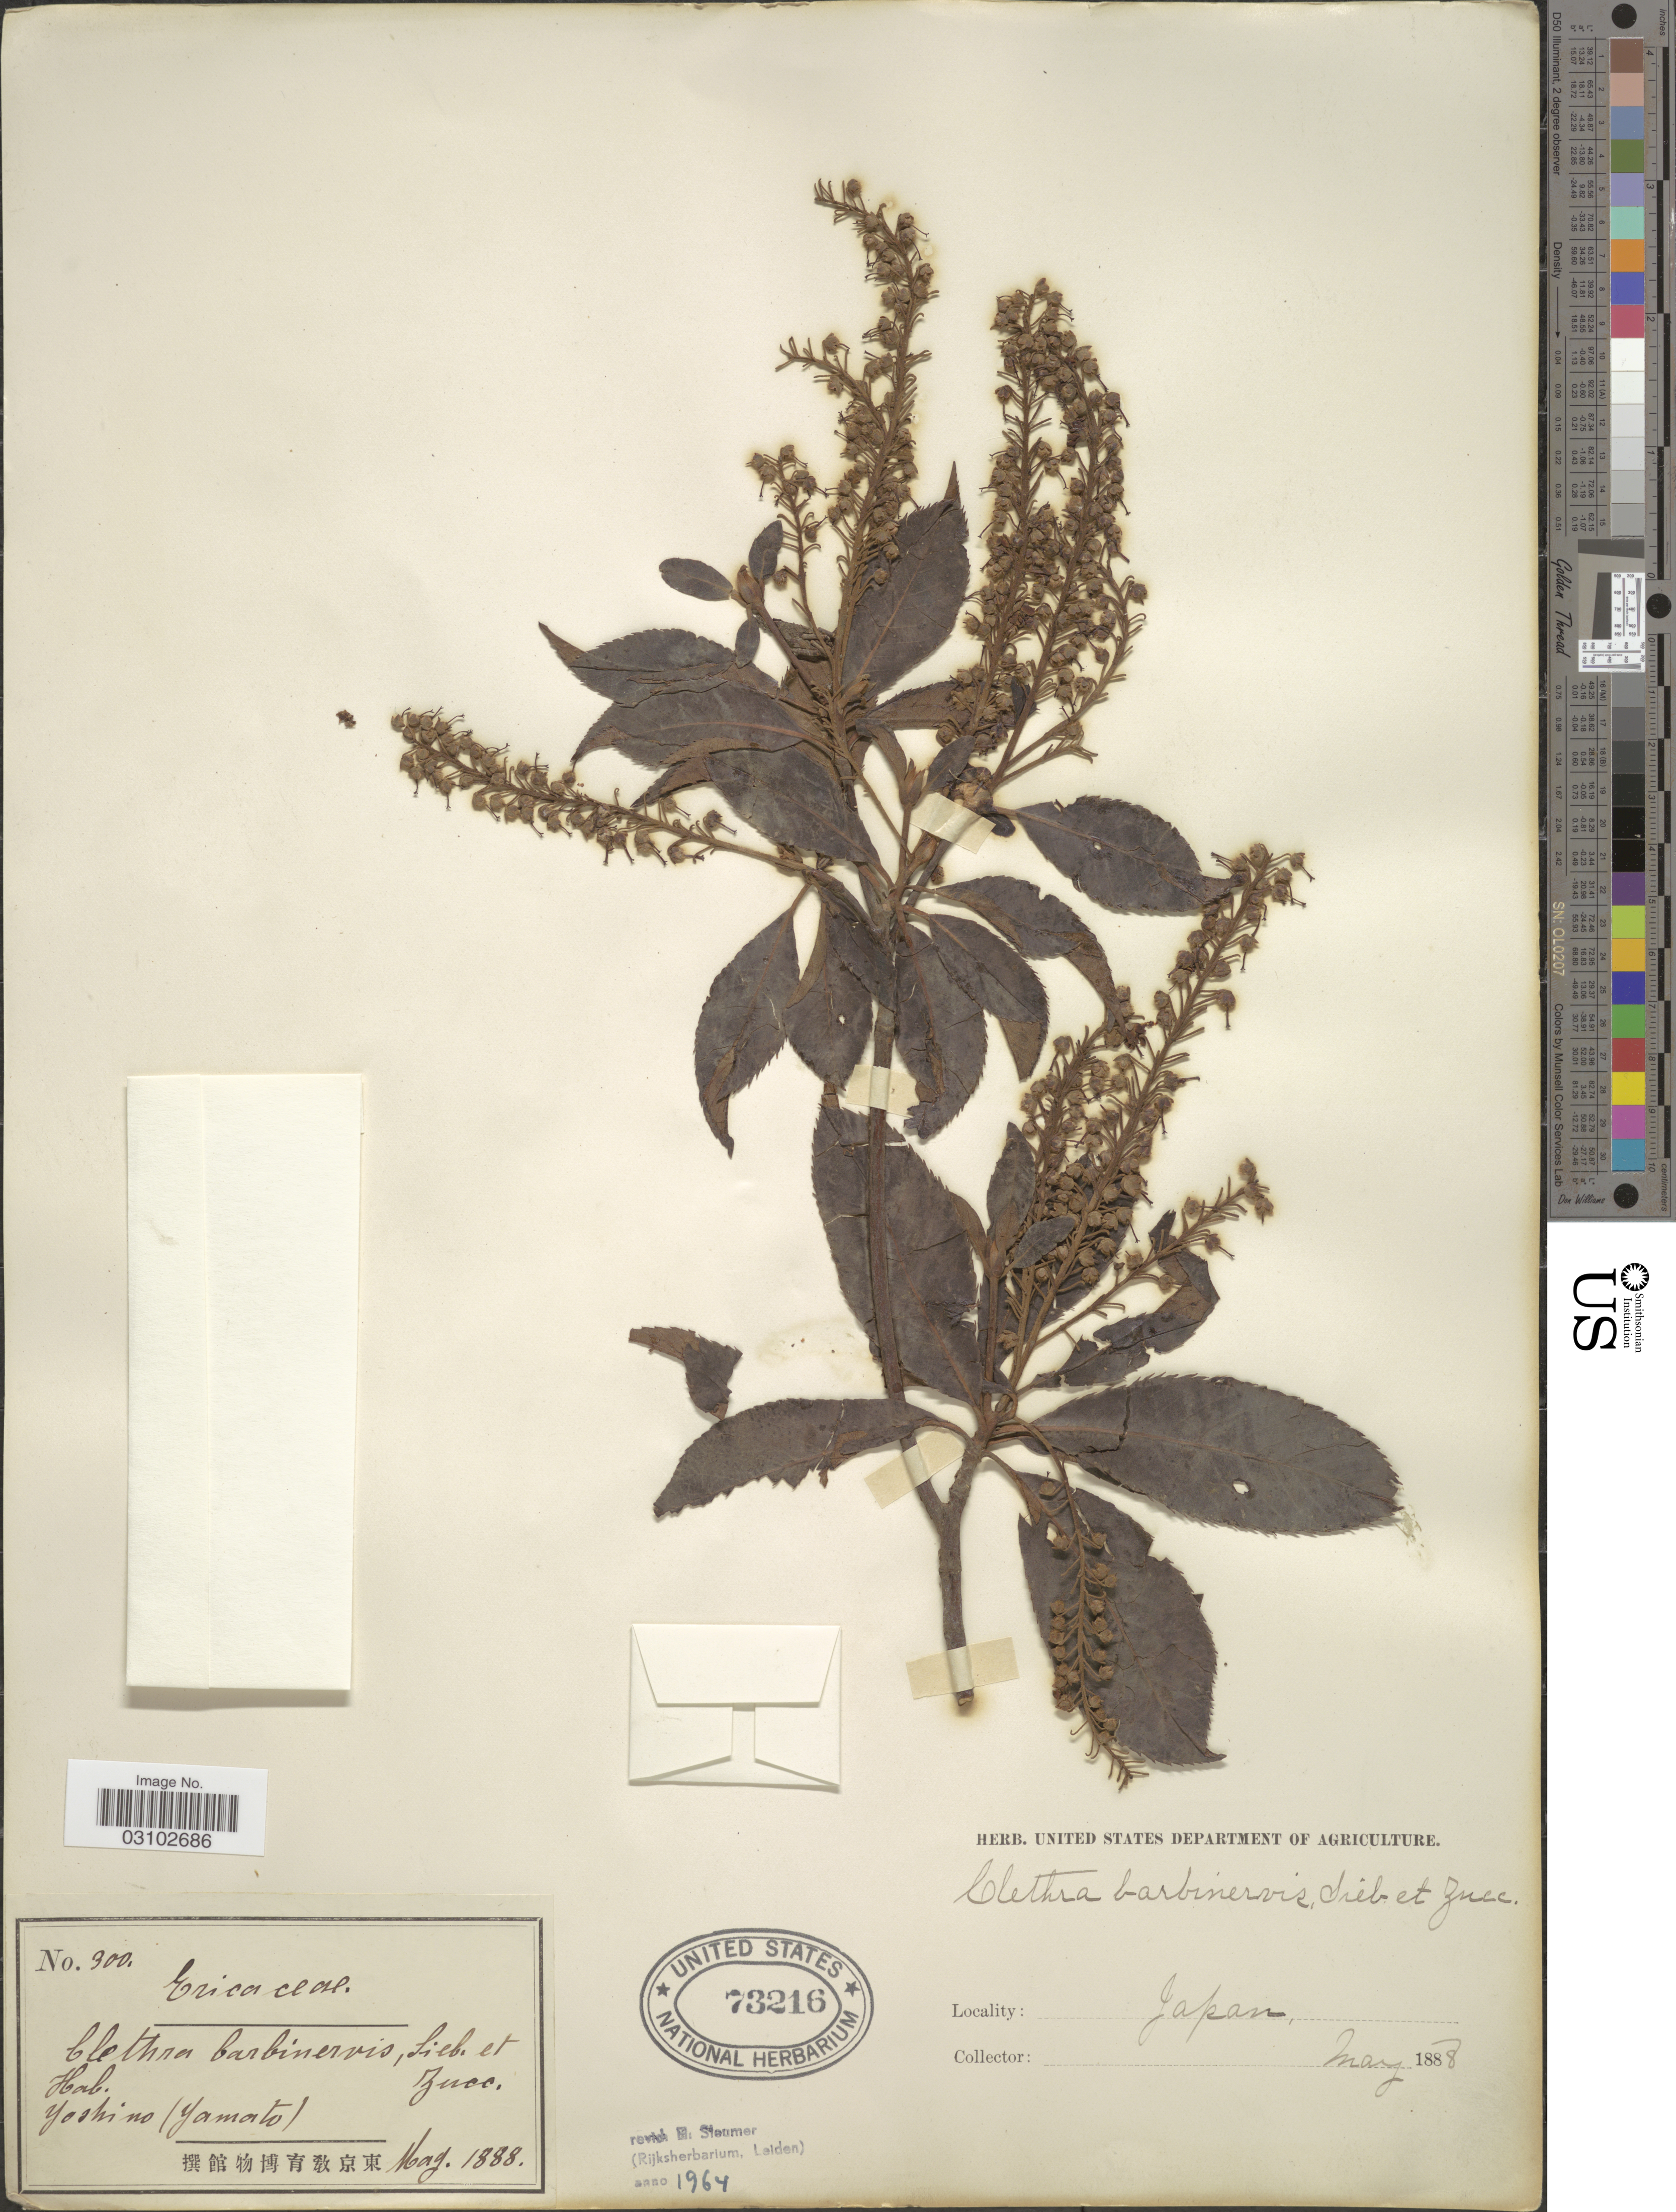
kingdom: Plantae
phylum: Tracheophyta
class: Magnoliopsida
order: Ericales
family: Clethraceae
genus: Clethra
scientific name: Clethra barbinervis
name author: Siebold & Zucc.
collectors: ex herb. U. S. Department of Agriculture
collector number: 300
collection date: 1888-05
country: Japan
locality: Yoshino (Yamato).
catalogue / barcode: US 73216